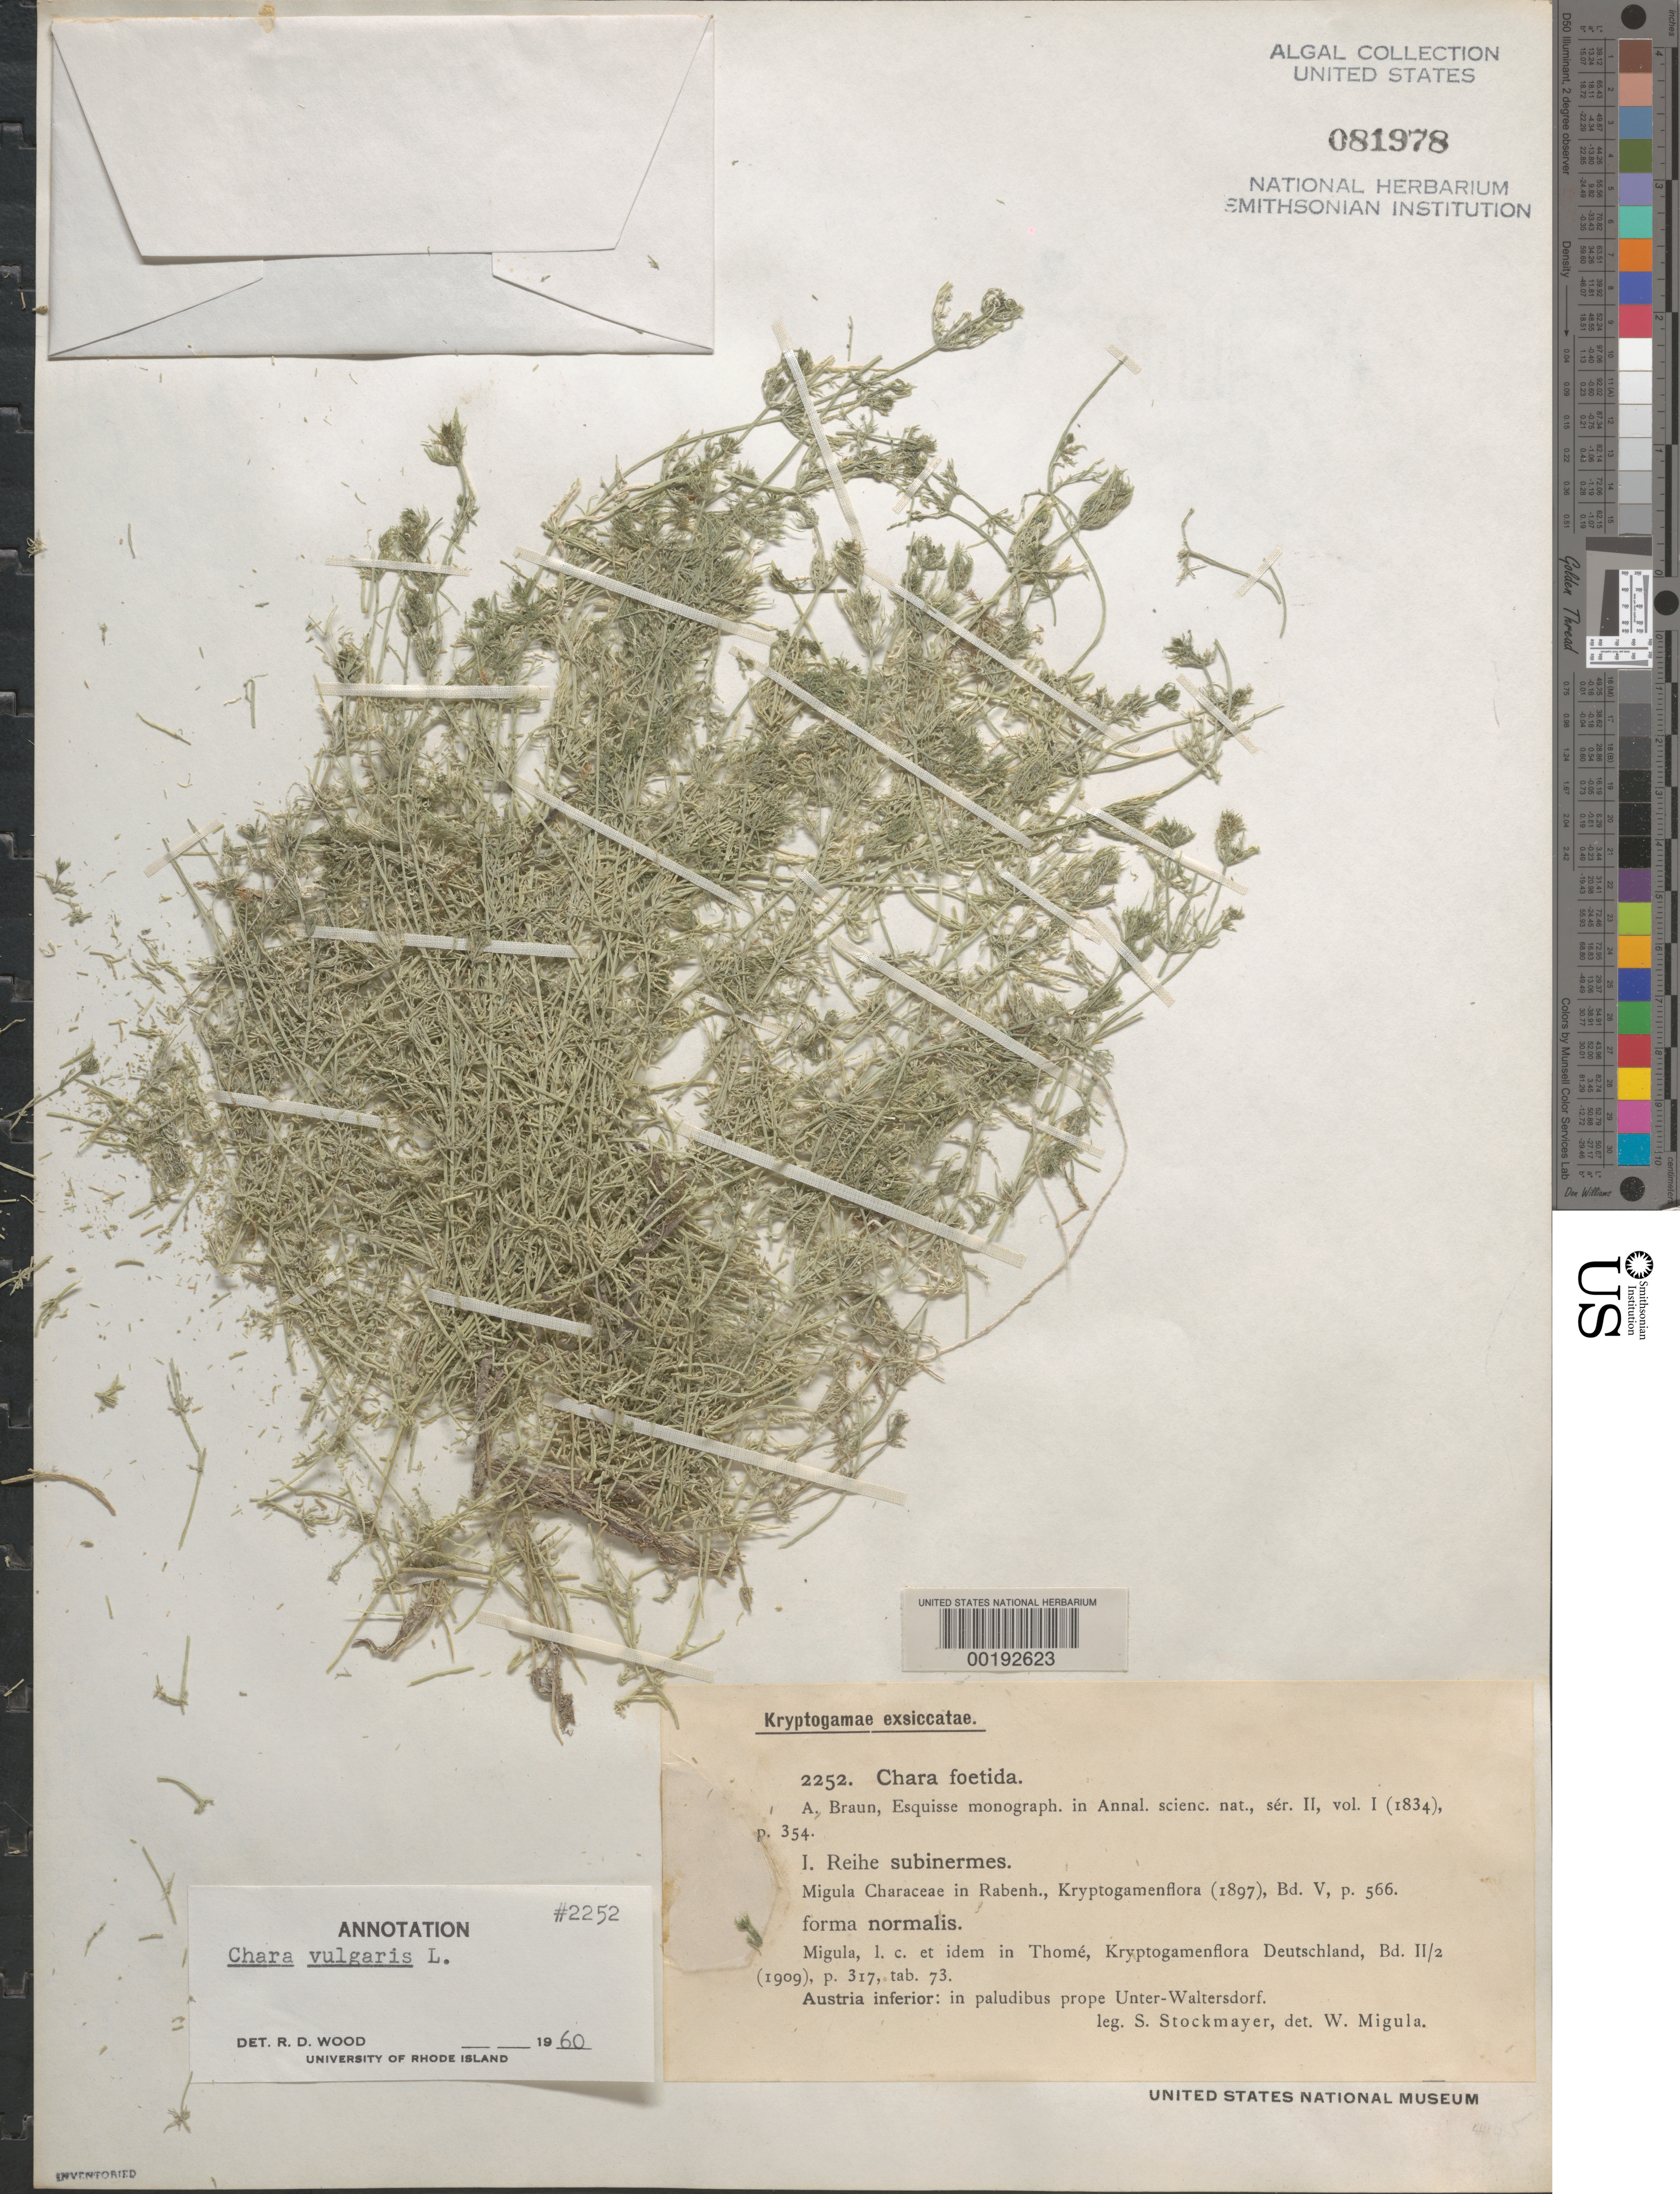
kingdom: Plantae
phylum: Charophyta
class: Charophyceae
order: Charales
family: Characeae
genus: Chara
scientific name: Chara vulgaris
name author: L.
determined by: Wood, R. D.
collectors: S. Stockmayer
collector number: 2252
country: Austria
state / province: Niederosterreich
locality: Near Unterwaltersdorf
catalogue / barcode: US 81978